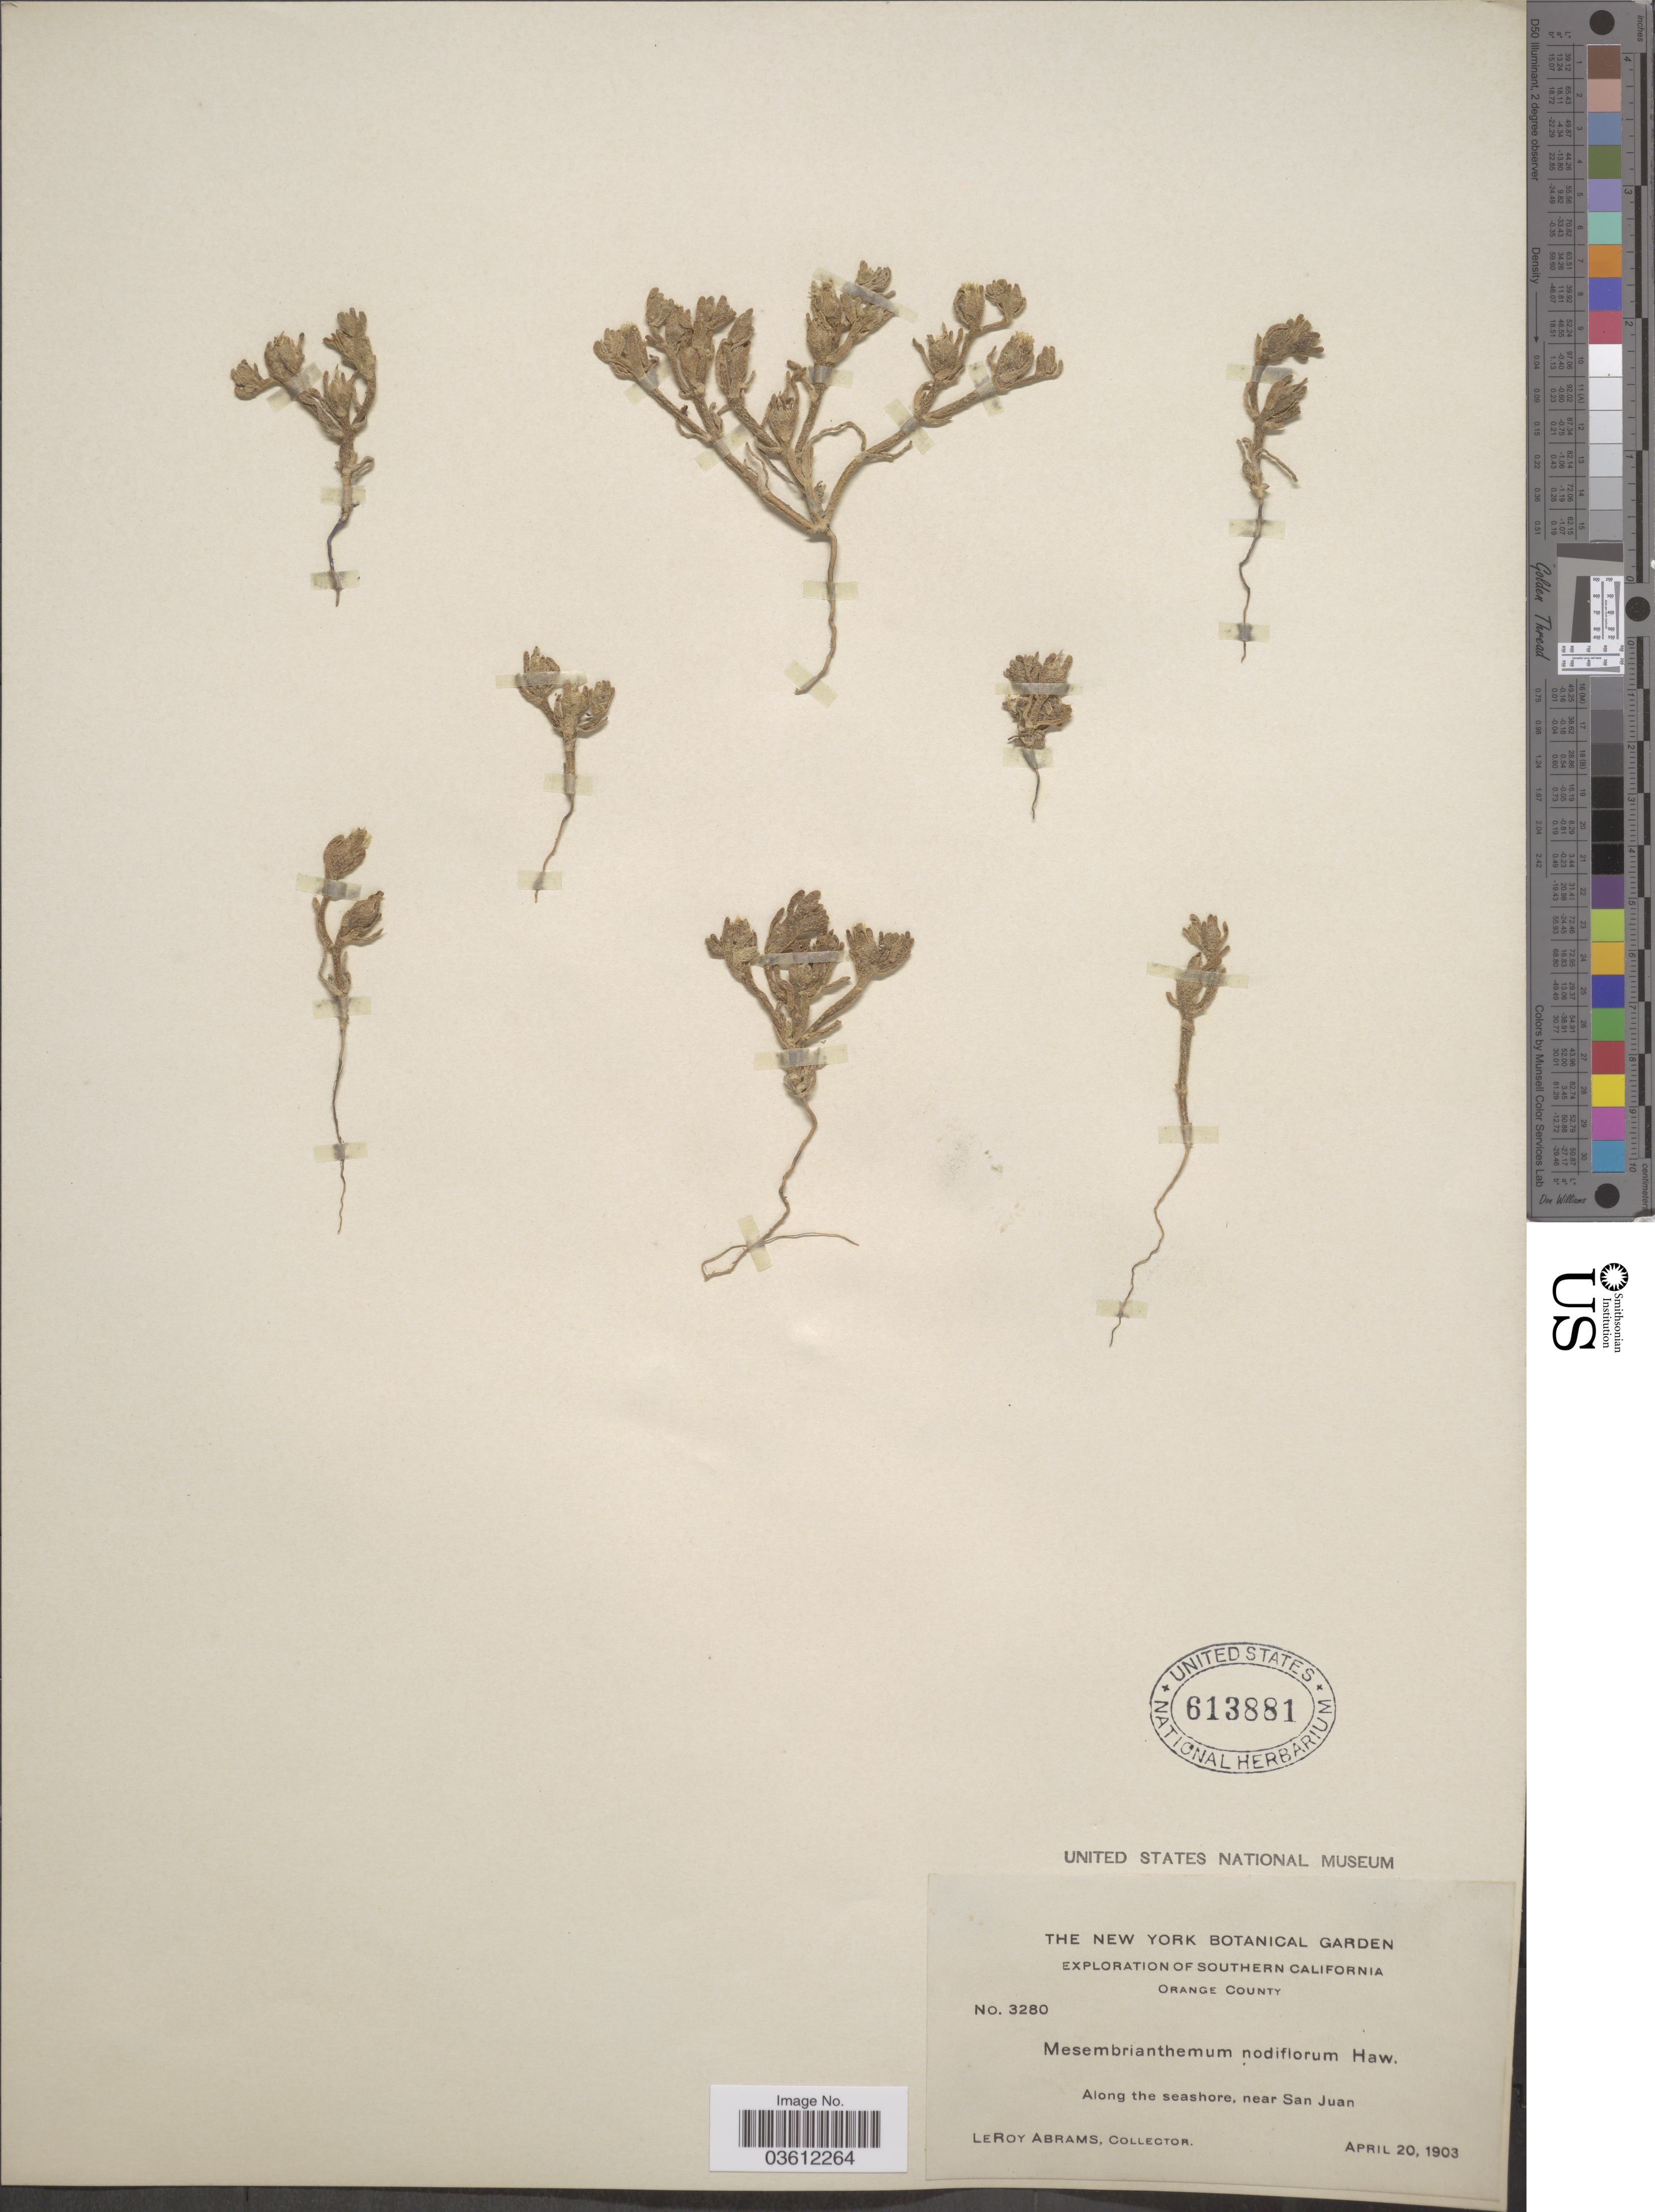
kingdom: Plantae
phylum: Tracheophyta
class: Magnoliopsida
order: Caryophyllales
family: Aizoaceae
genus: Mesembryanthemum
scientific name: Mesembryanthemum nodiflorum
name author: L.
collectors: L. Abrams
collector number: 3280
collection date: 1903-04-20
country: United States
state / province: California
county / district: Orange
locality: Southern California. Orange County. Along the seashore, near San Juan.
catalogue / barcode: US 613881